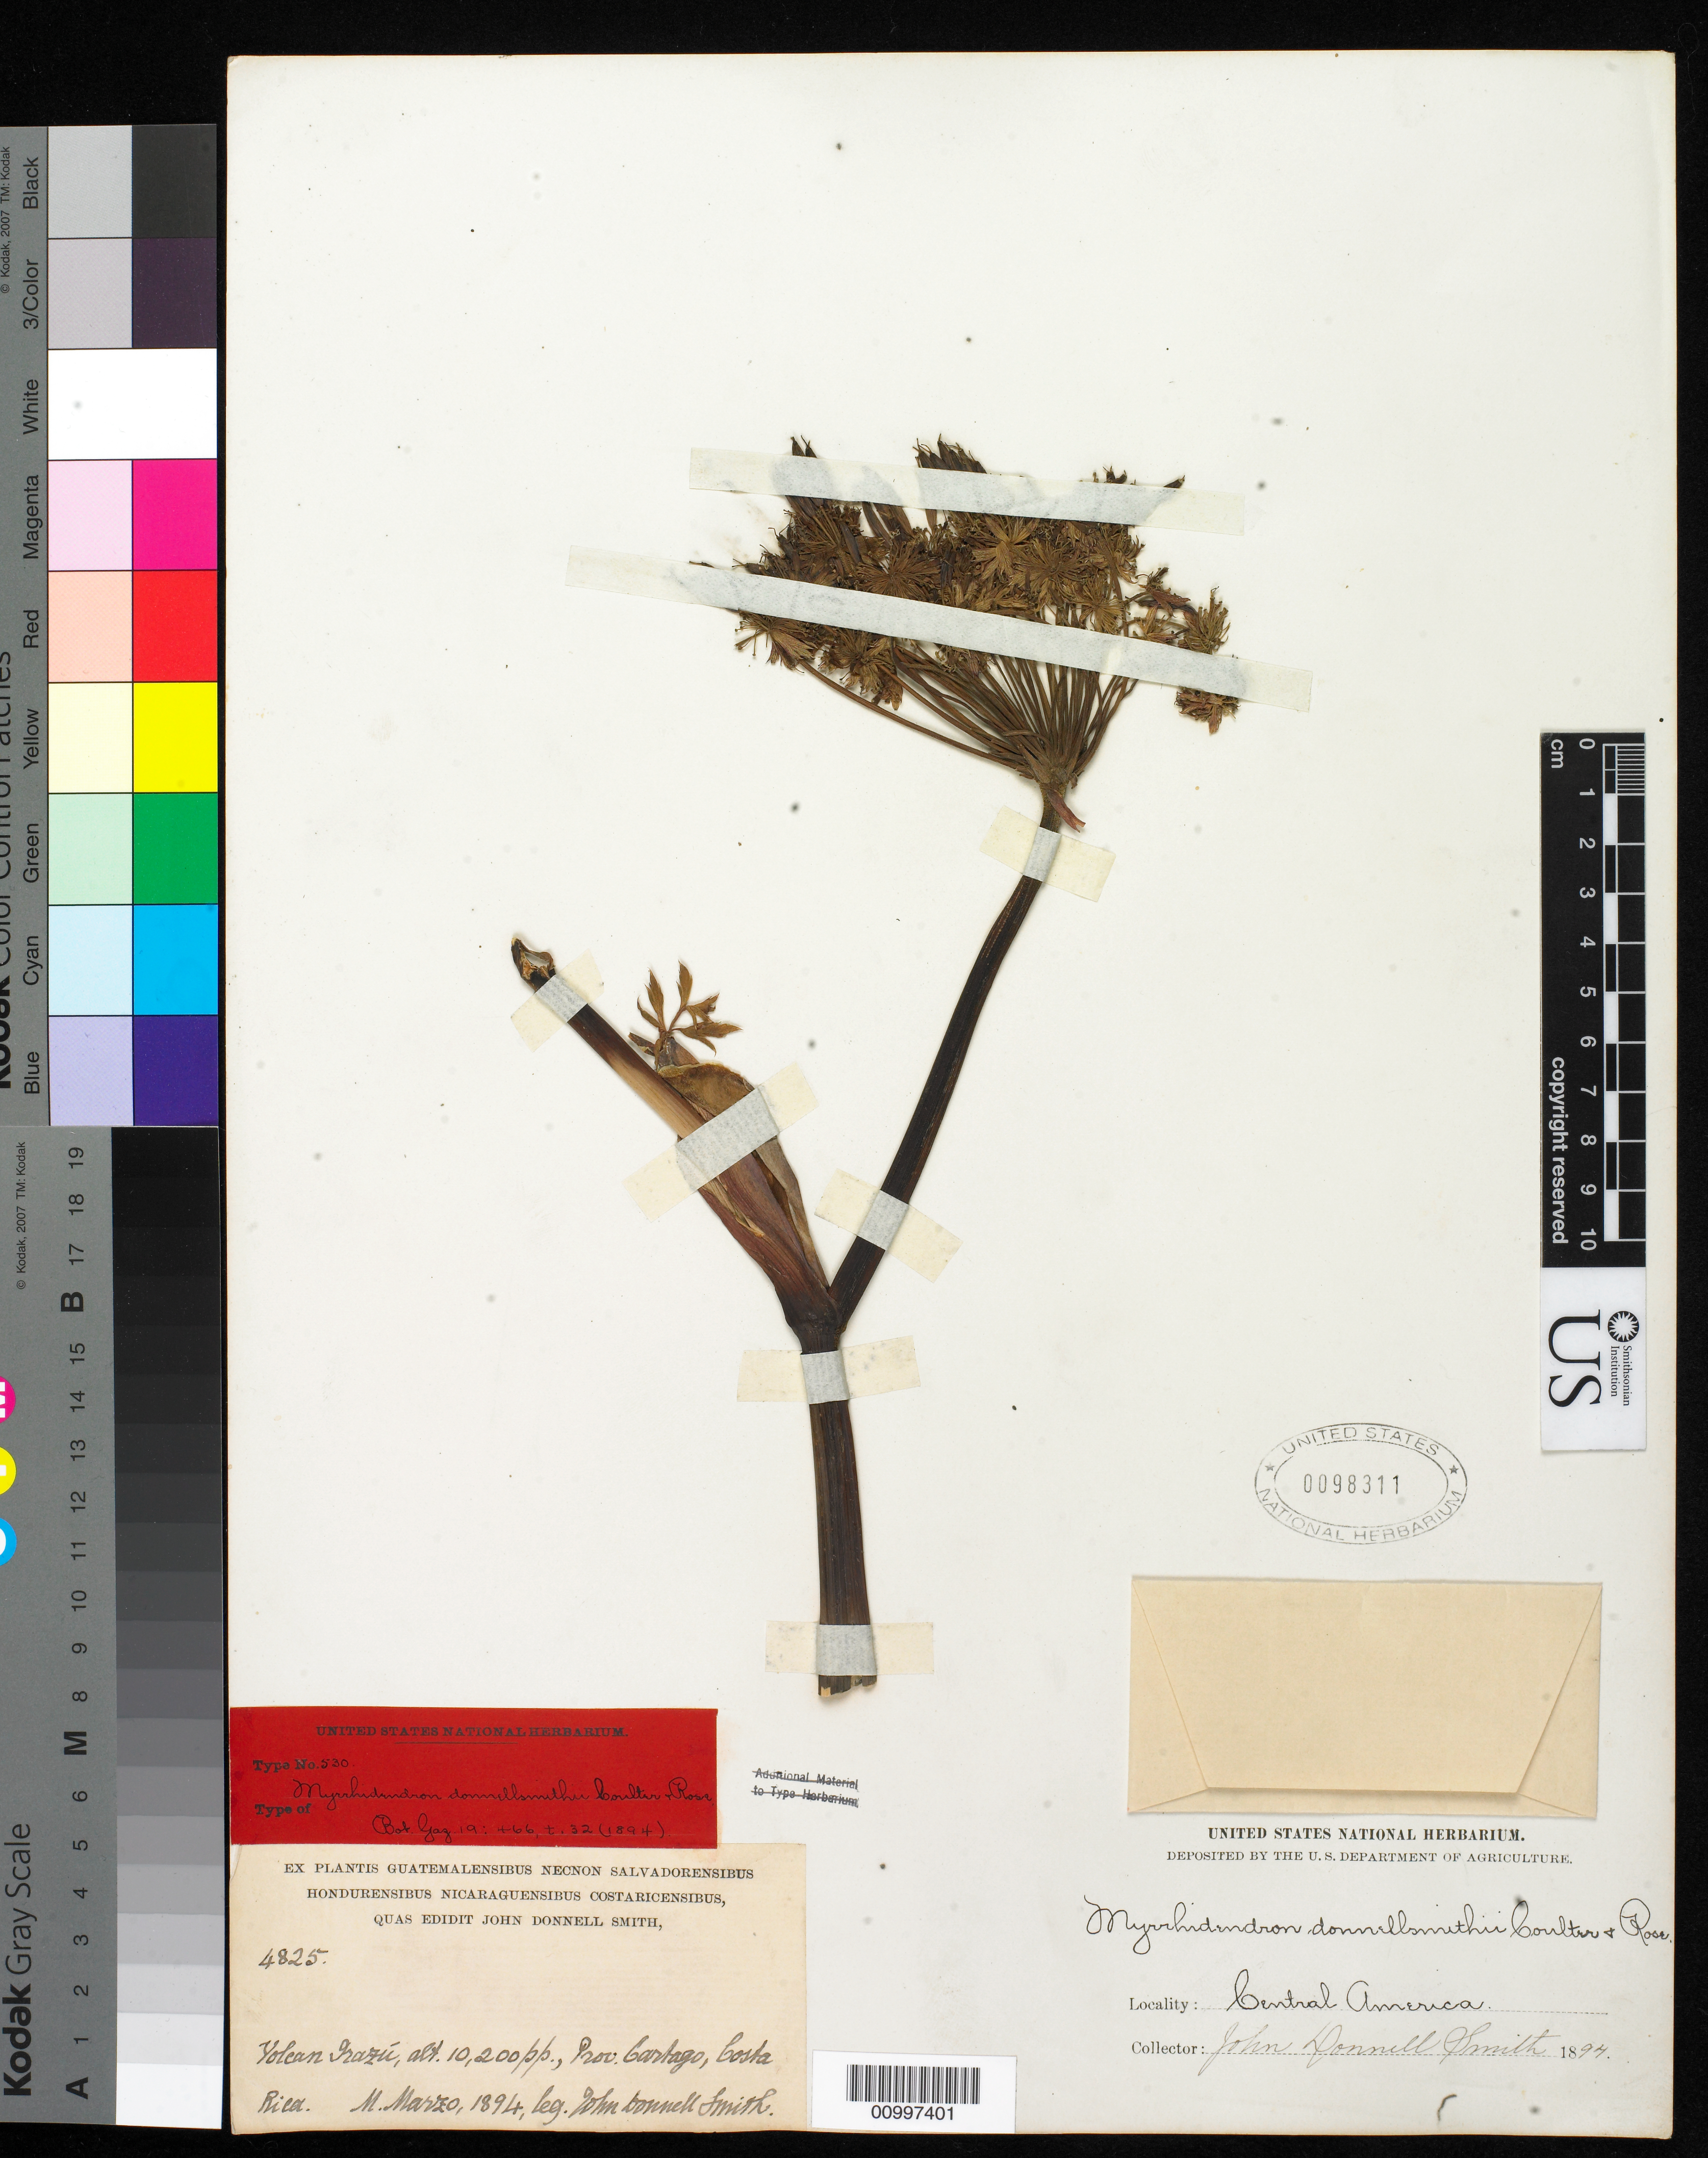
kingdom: Plantae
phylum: Tracheophyta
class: Magnoliopsida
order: Apiales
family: Apiaceae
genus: Myrrhidendron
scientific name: Myrrhidendron donnellsmithii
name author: J.M. Coult. & Rose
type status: Type Collection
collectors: J. Donnell Smith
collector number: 4825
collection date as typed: Mar 1894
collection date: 1894-03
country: Costa Rica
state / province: Cartago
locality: Volcán Irazú.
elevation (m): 3109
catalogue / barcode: US 98311